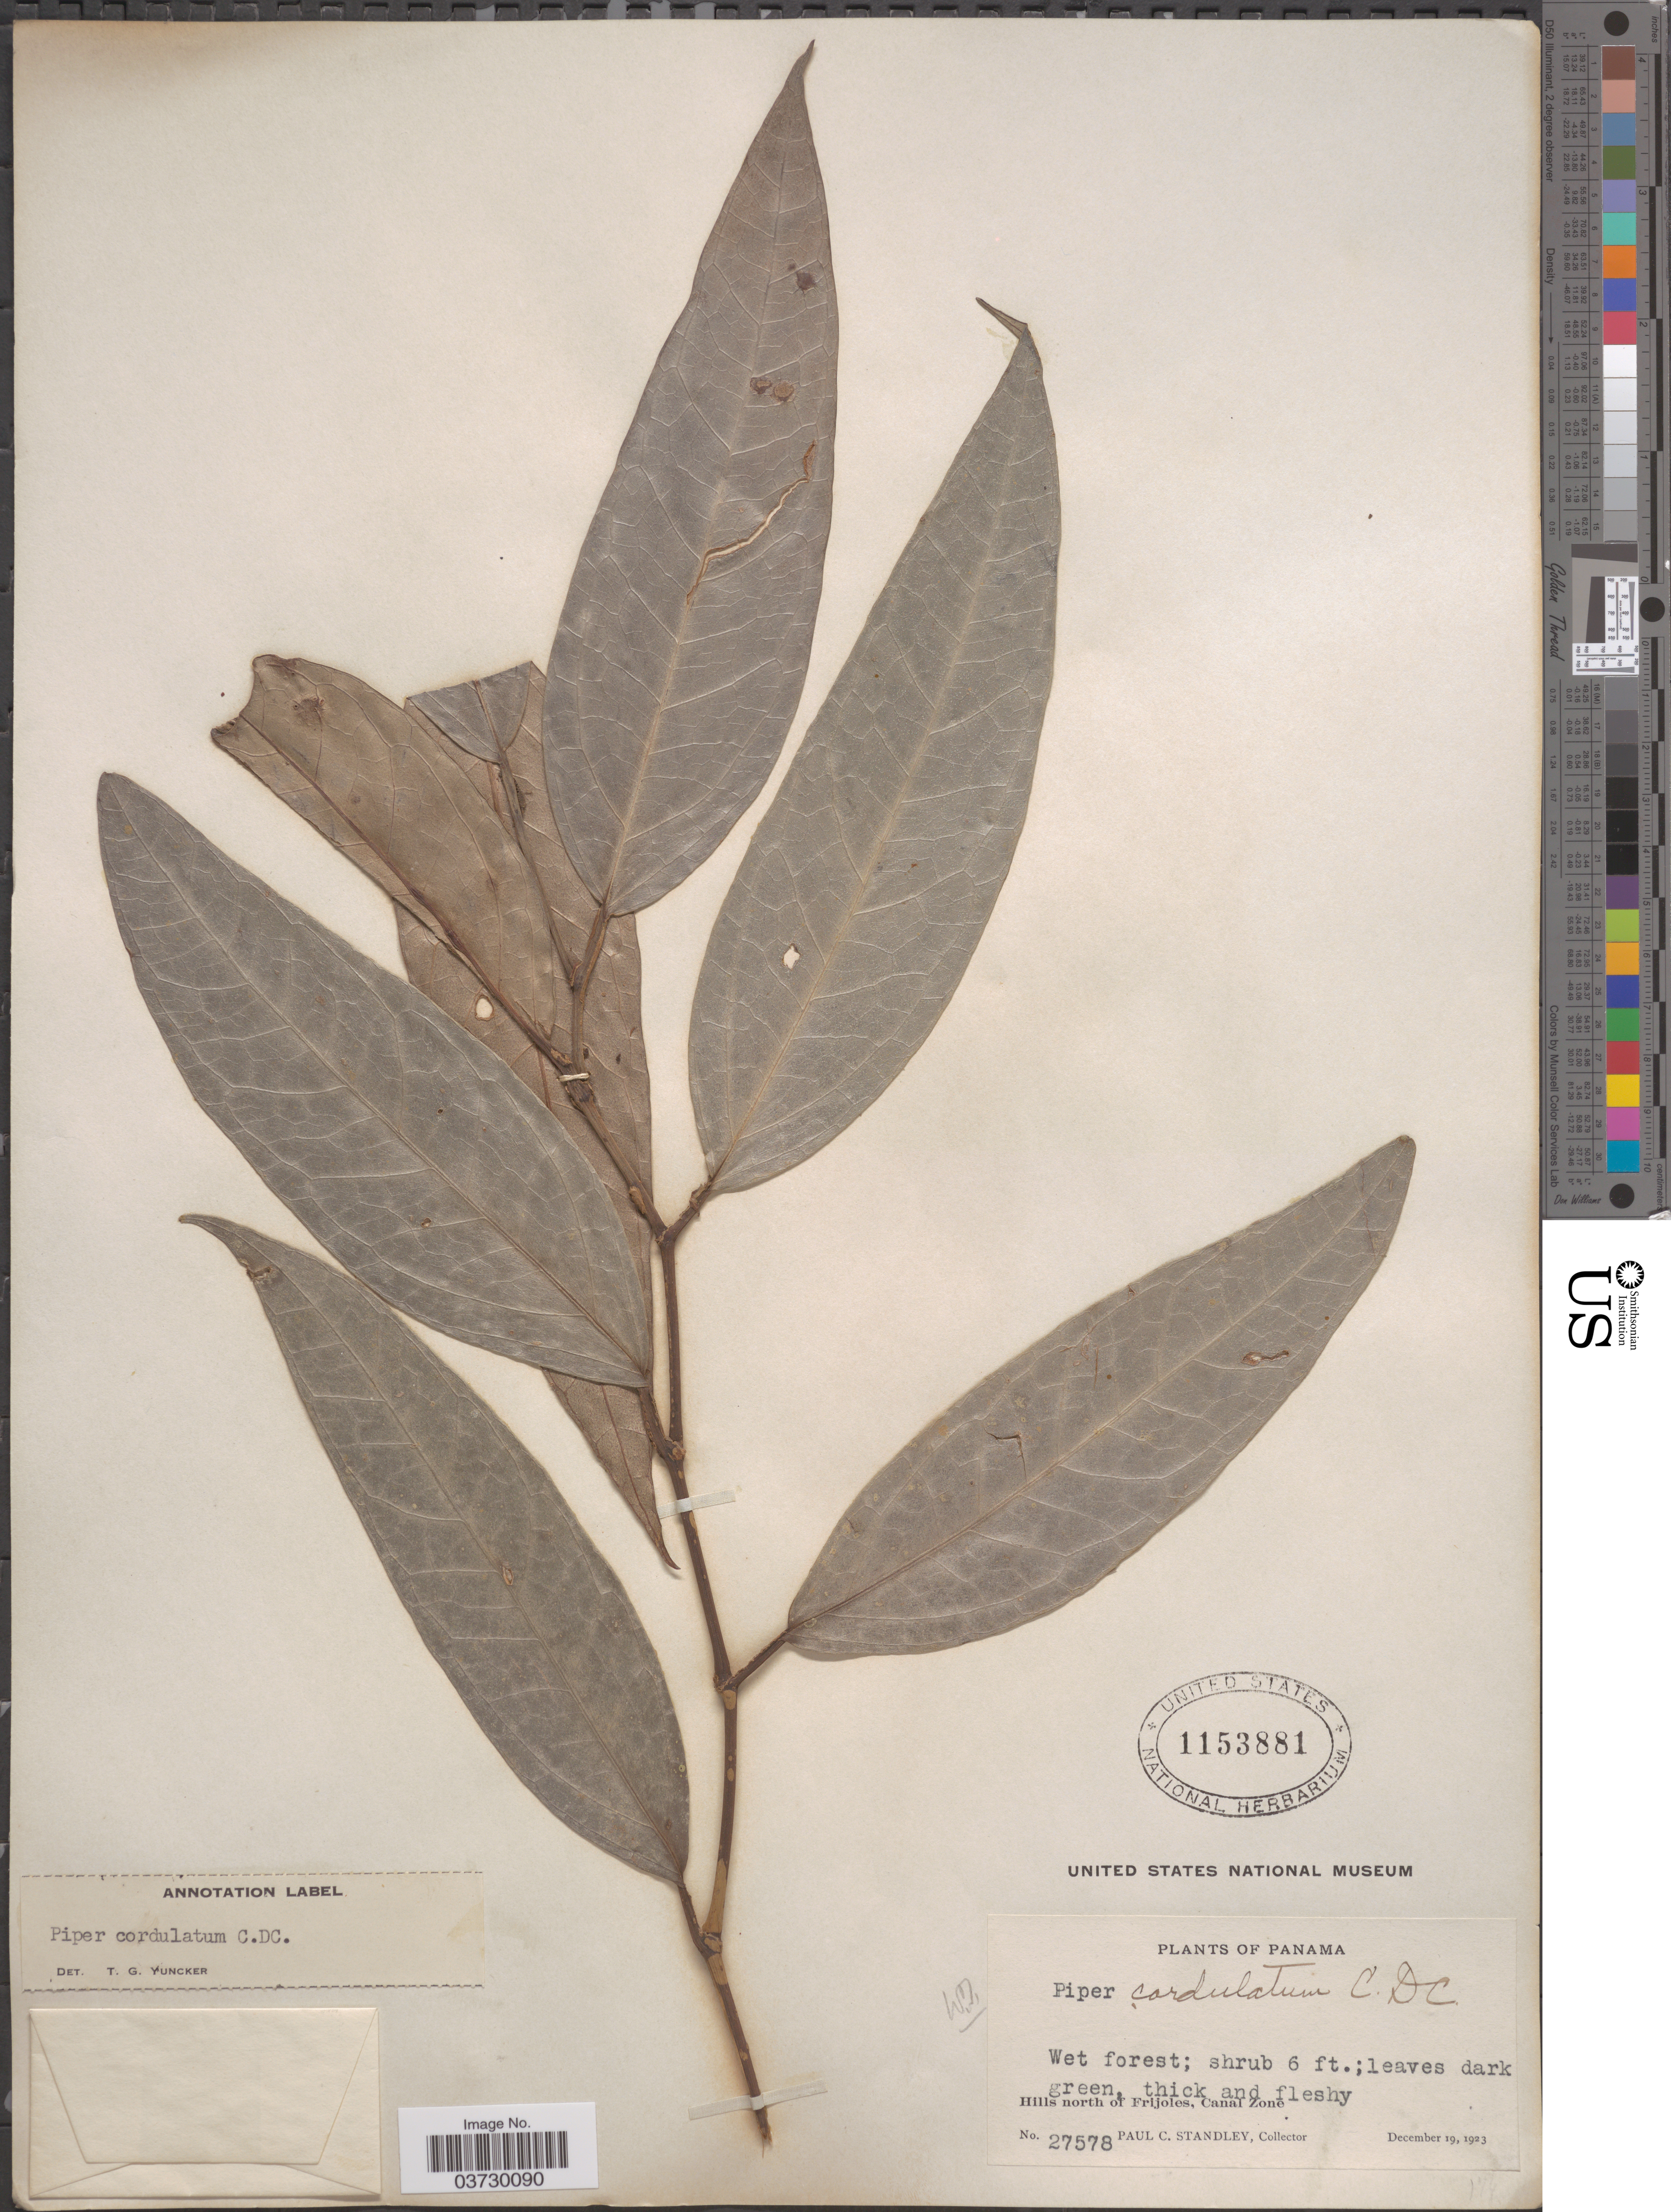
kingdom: Plantae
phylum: Tracheophyta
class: Magnoliopsida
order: Piperales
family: Piperaceae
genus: Piper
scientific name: Piper cordulatum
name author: C. DC.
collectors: P. C. Standley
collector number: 27578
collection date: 1923-12-19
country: Panama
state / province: Colón / Panamá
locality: Hills north of Frijoles, Canal Zone.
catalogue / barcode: US 1153881